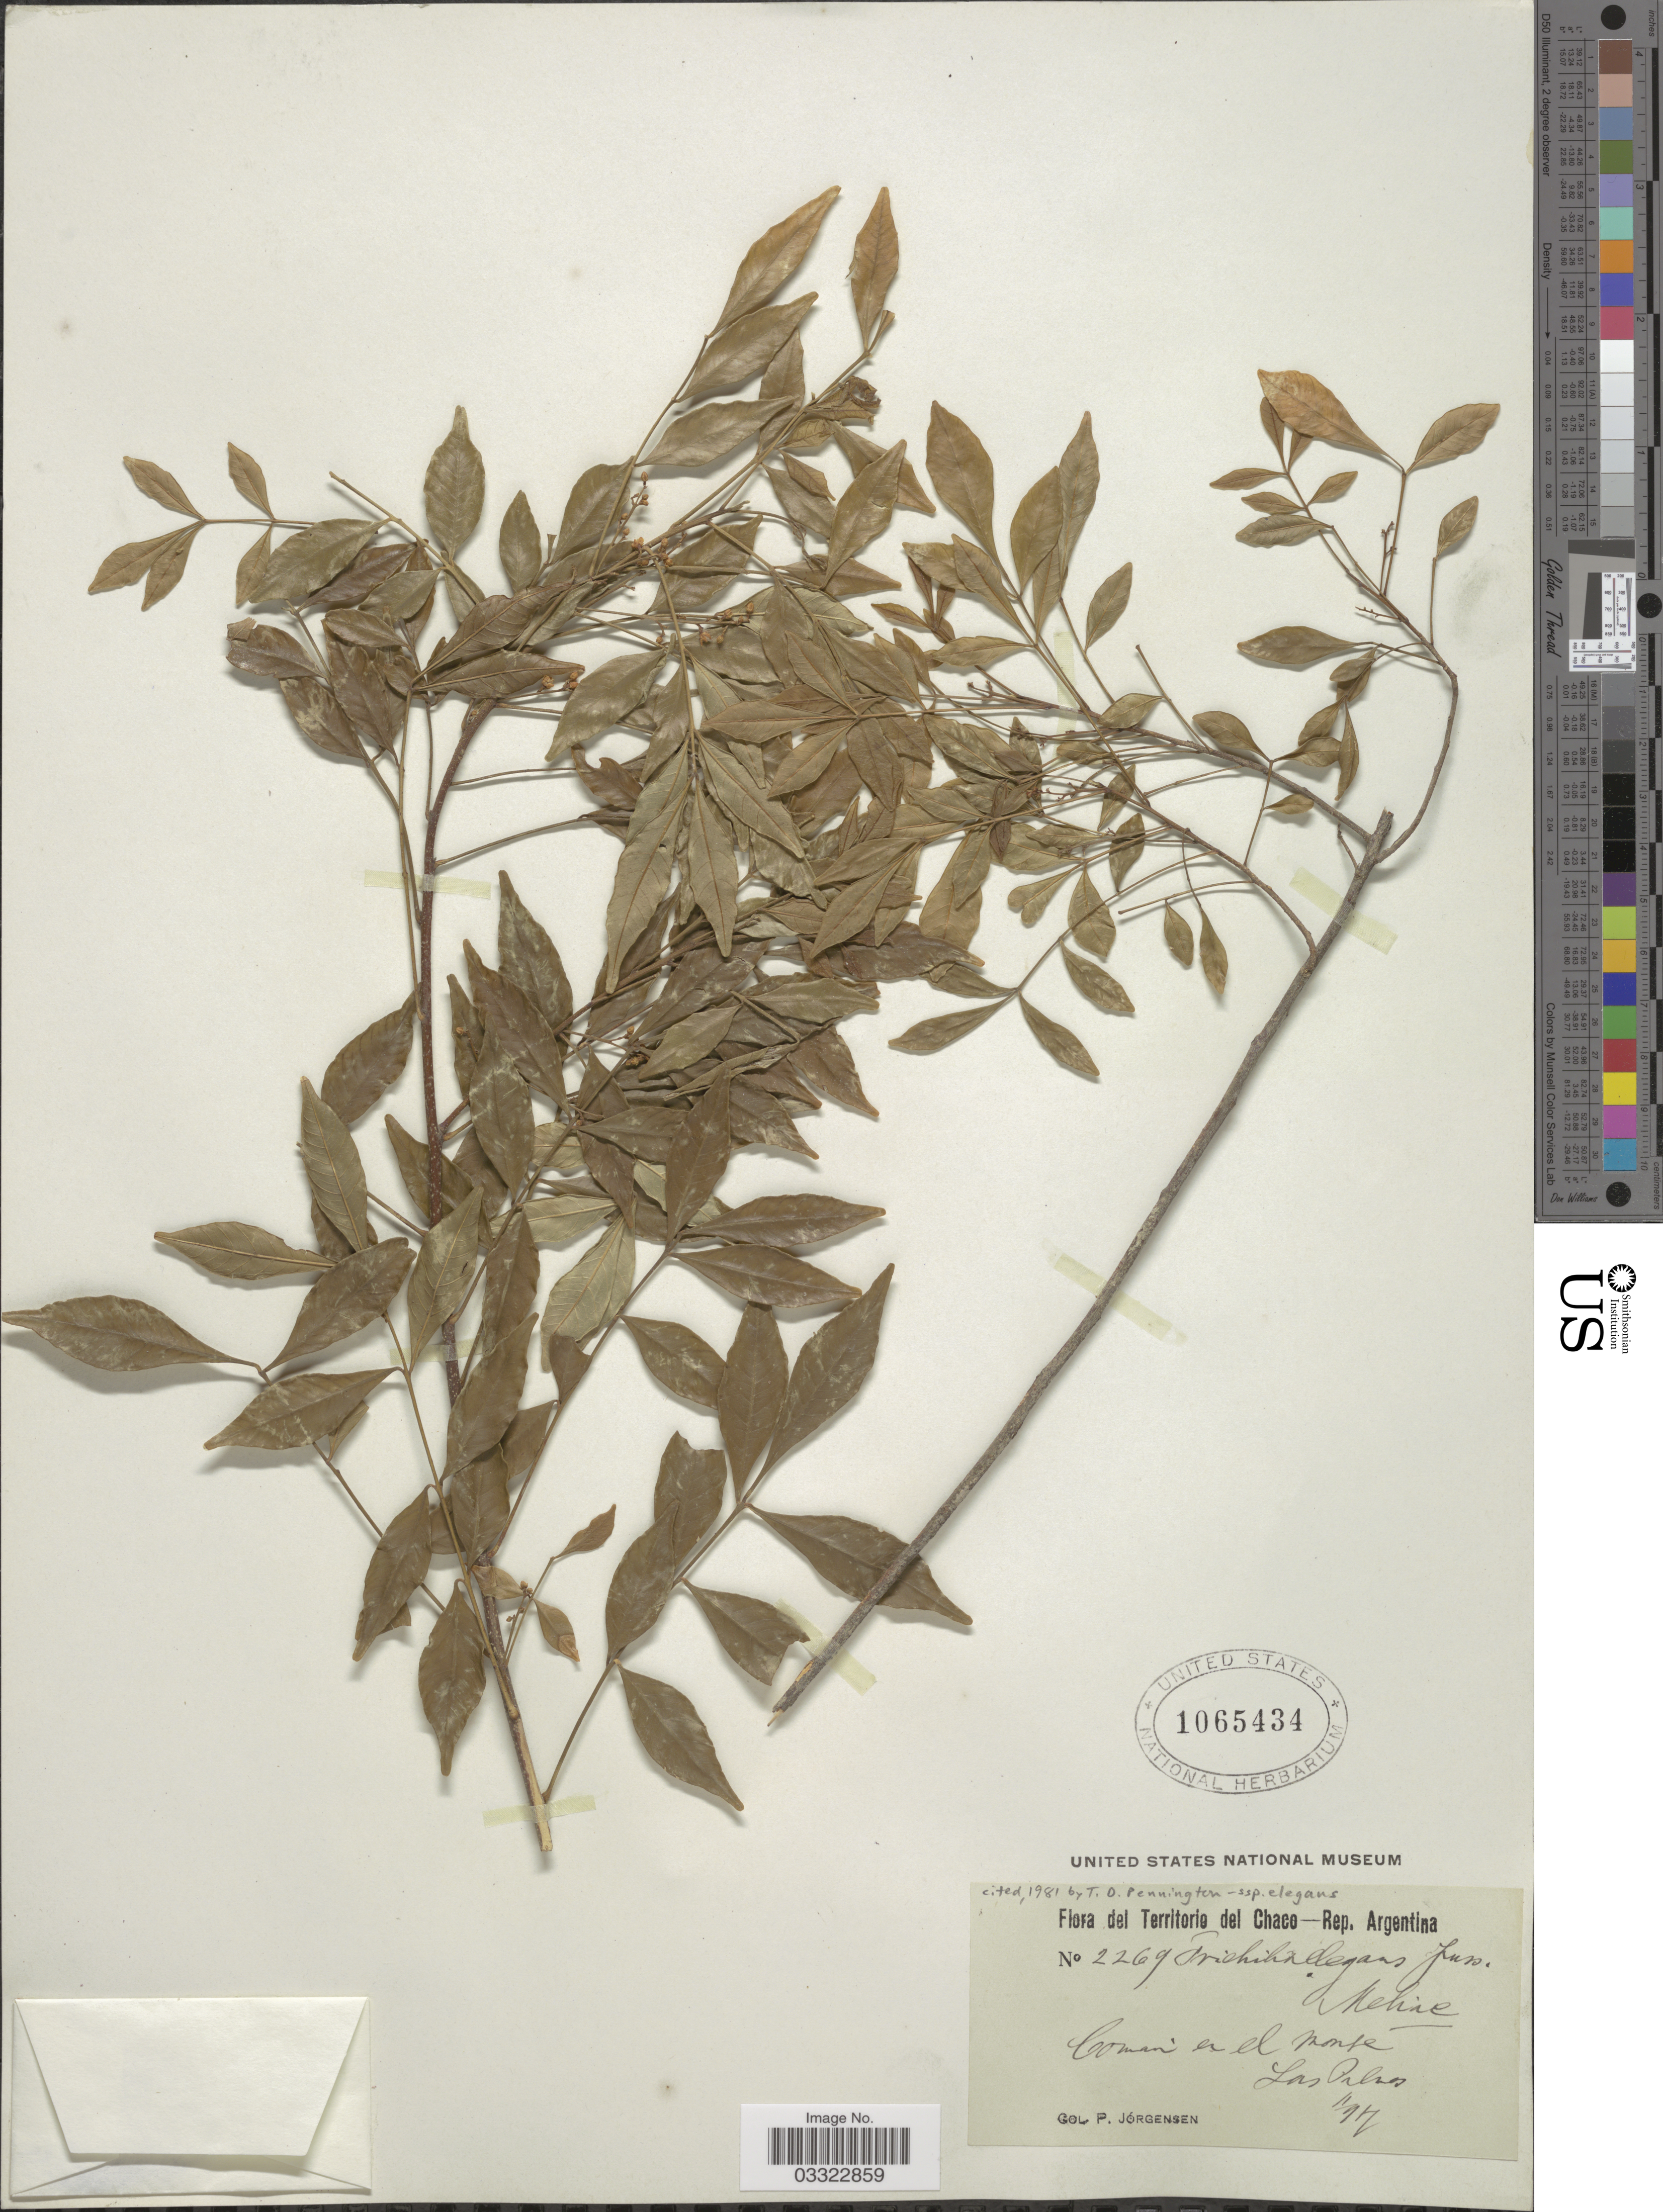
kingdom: Plantae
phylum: Tracheophyta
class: Magnoliopsida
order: Sapindales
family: Meliaceae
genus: Trichilia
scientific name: Trichilia elegans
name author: A. Juss.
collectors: P. Jörgensen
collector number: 2269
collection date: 1917-11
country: Argentina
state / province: Chaco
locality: Territorio del Chaco. Common en el monte Las Palmas.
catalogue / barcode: US 1065434